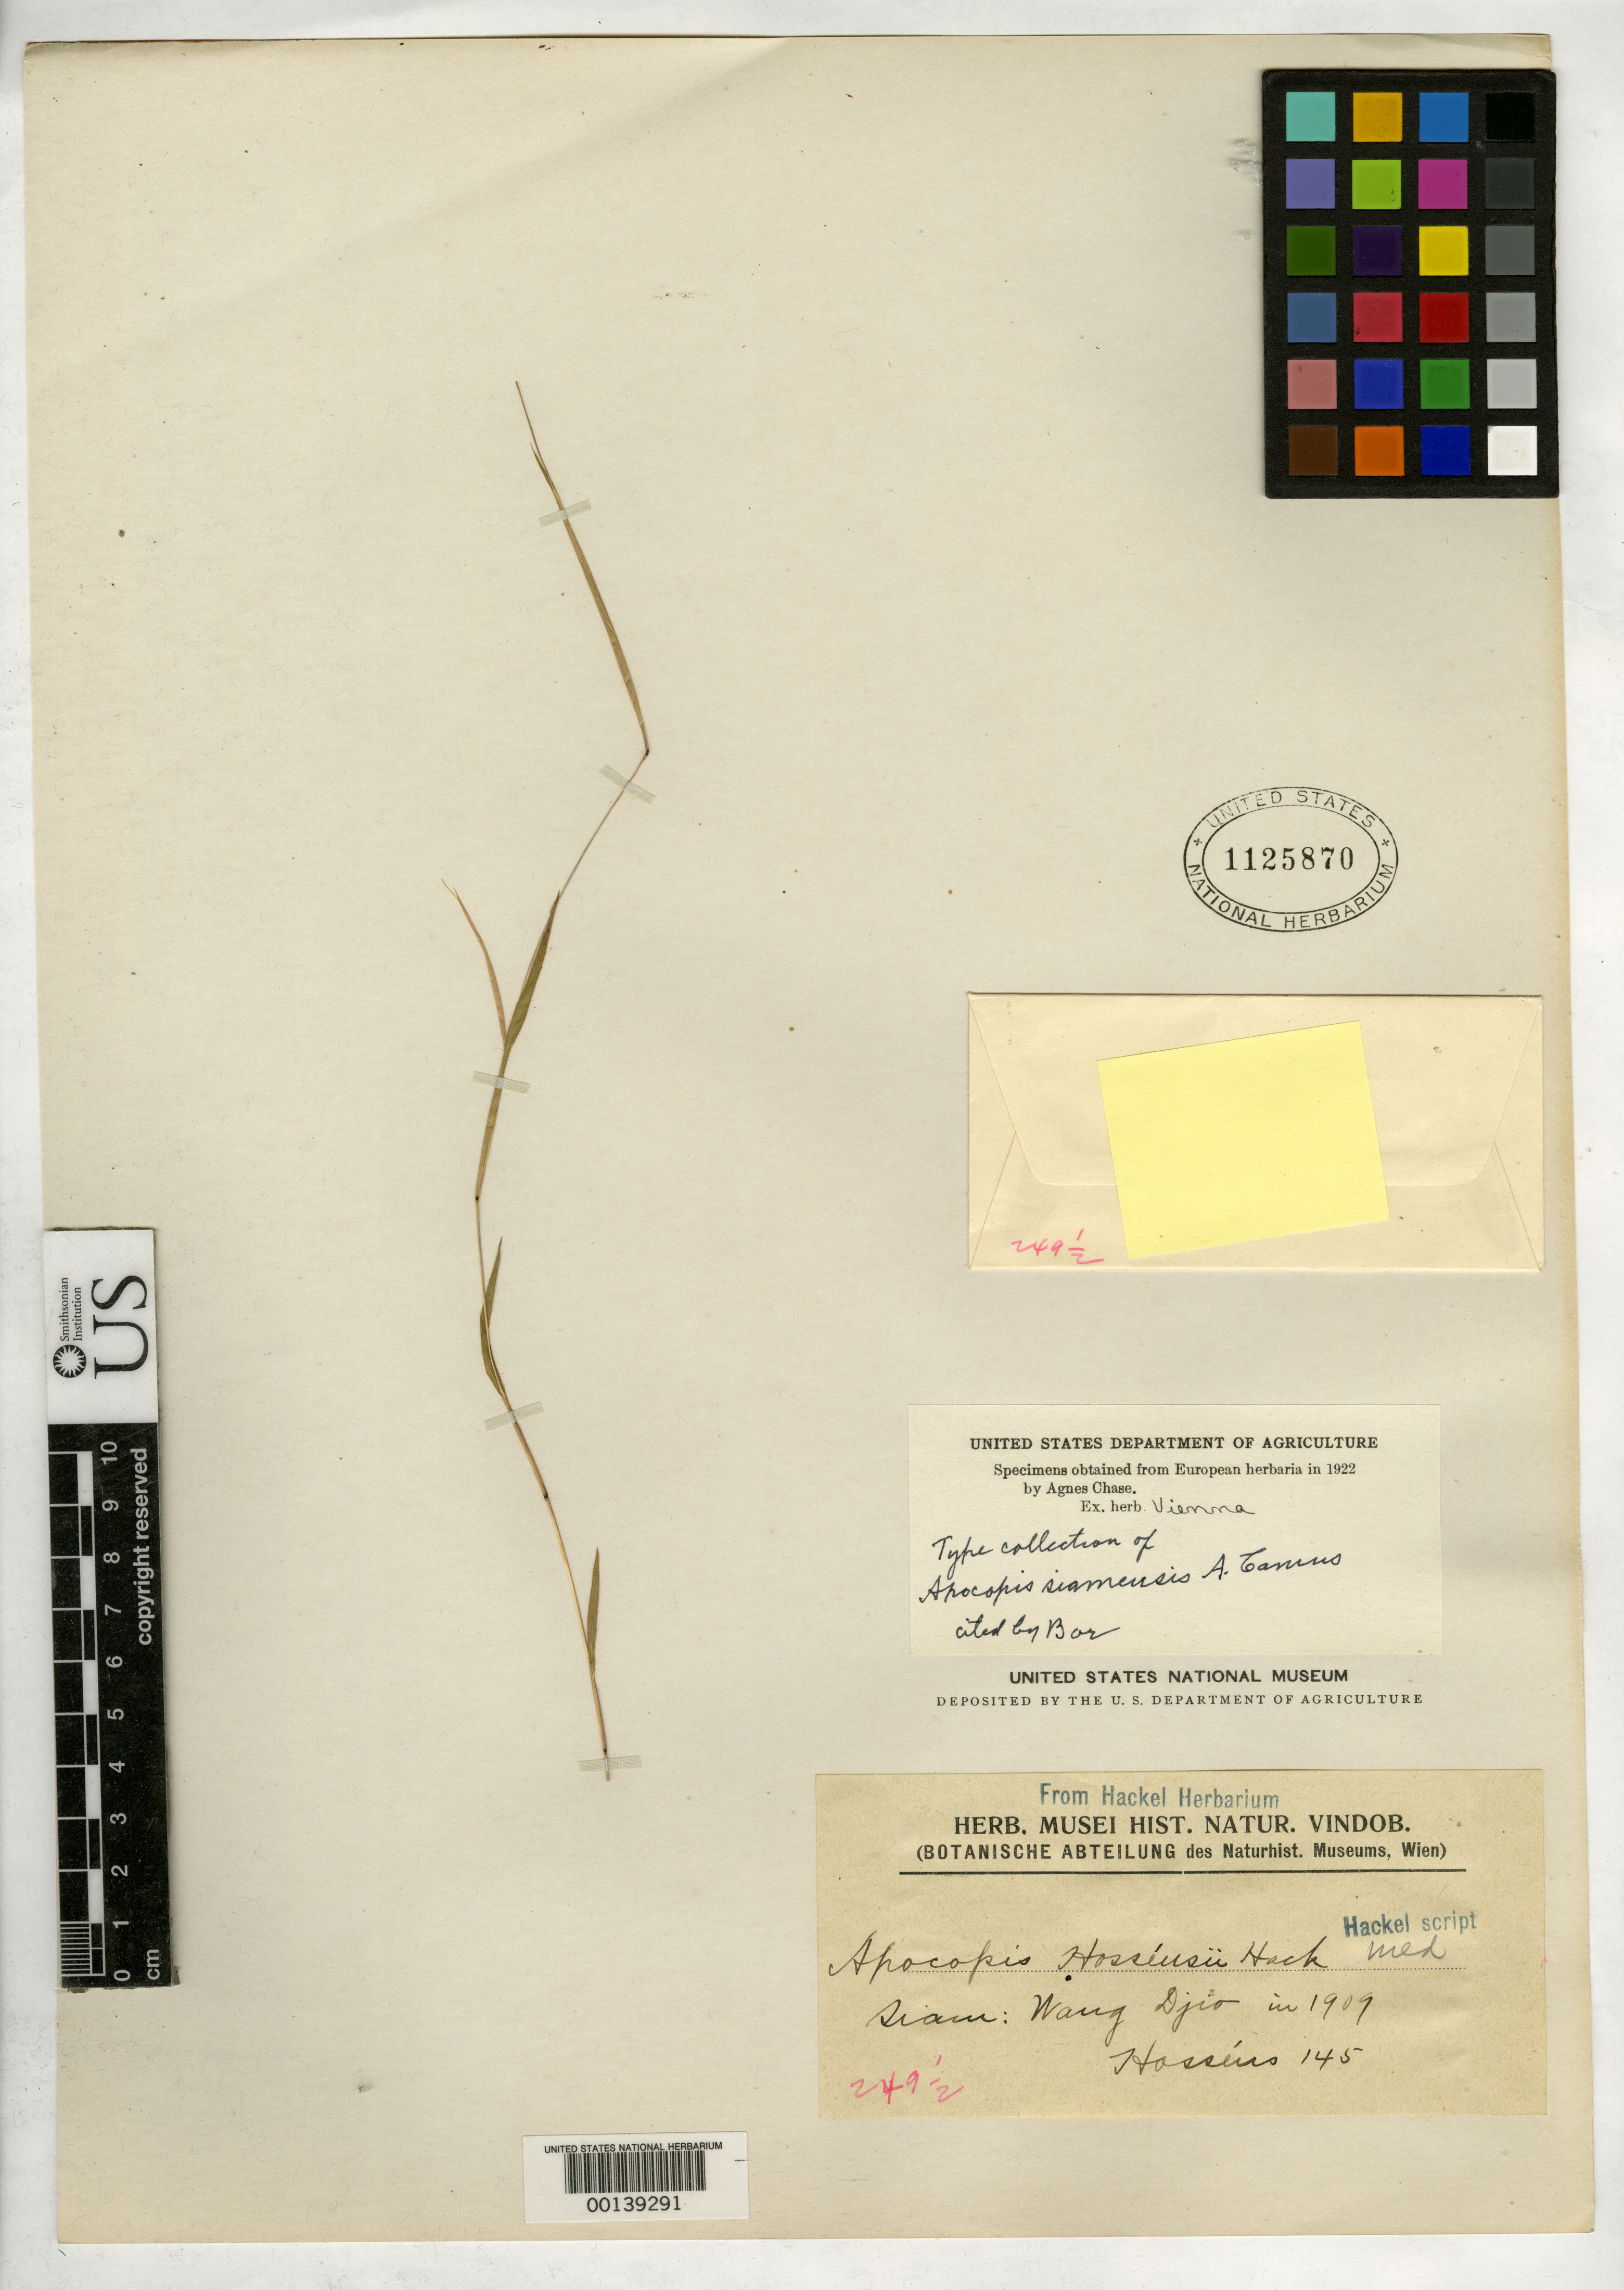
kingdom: Plantae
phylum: Tracheophyta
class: Liliopsida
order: Poales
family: Poaceae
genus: Apocopis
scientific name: Apocopis siamensis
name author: A. Camus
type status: Isotype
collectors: C. Hosseus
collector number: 145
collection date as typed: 1909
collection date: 1909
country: Thailand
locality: Wang Djio.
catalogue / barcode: US 1125870